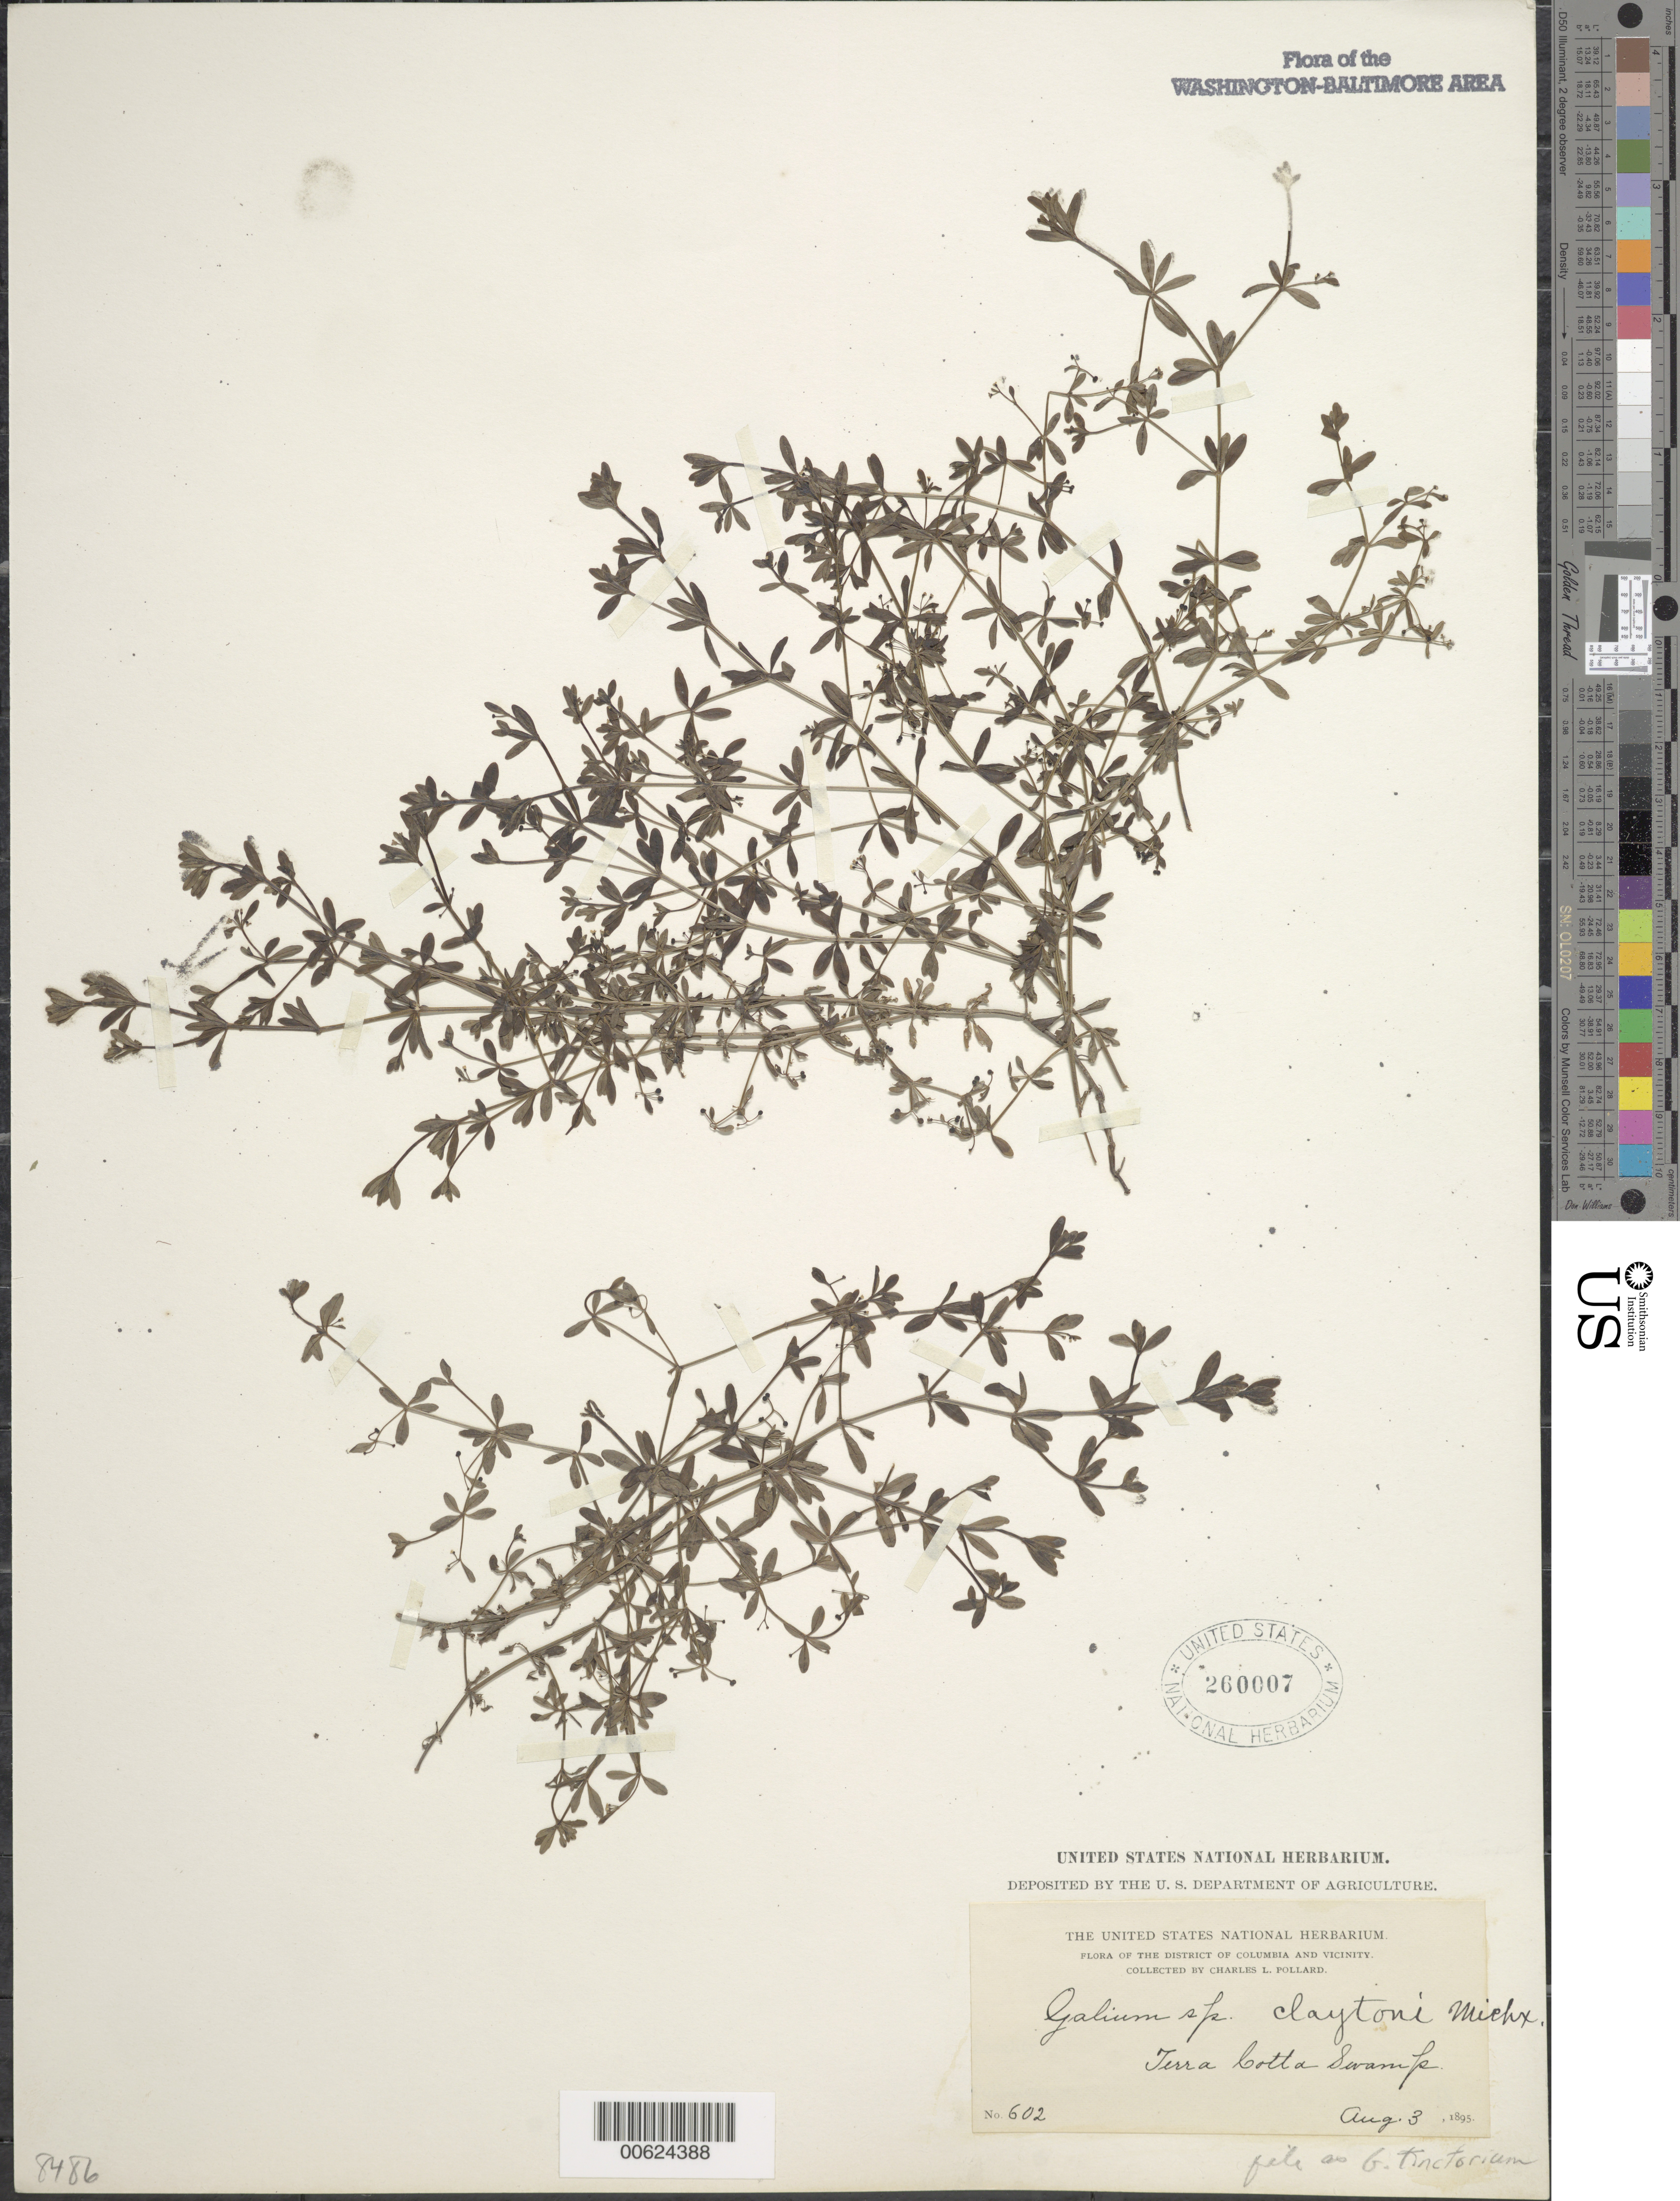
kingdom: Plantae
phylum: Tracheophyta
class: Magnoliopsida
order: Gentianales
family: Rubiaceae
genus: Galium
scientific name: Galium tinctorium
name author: (L.) Scop.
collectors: C. L. Pollard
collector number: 602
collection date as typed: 03 Aug 1895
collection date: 1895-08-03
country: United States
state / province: District of Columbia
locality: Terra Cotta swamp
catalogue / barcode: US 260007